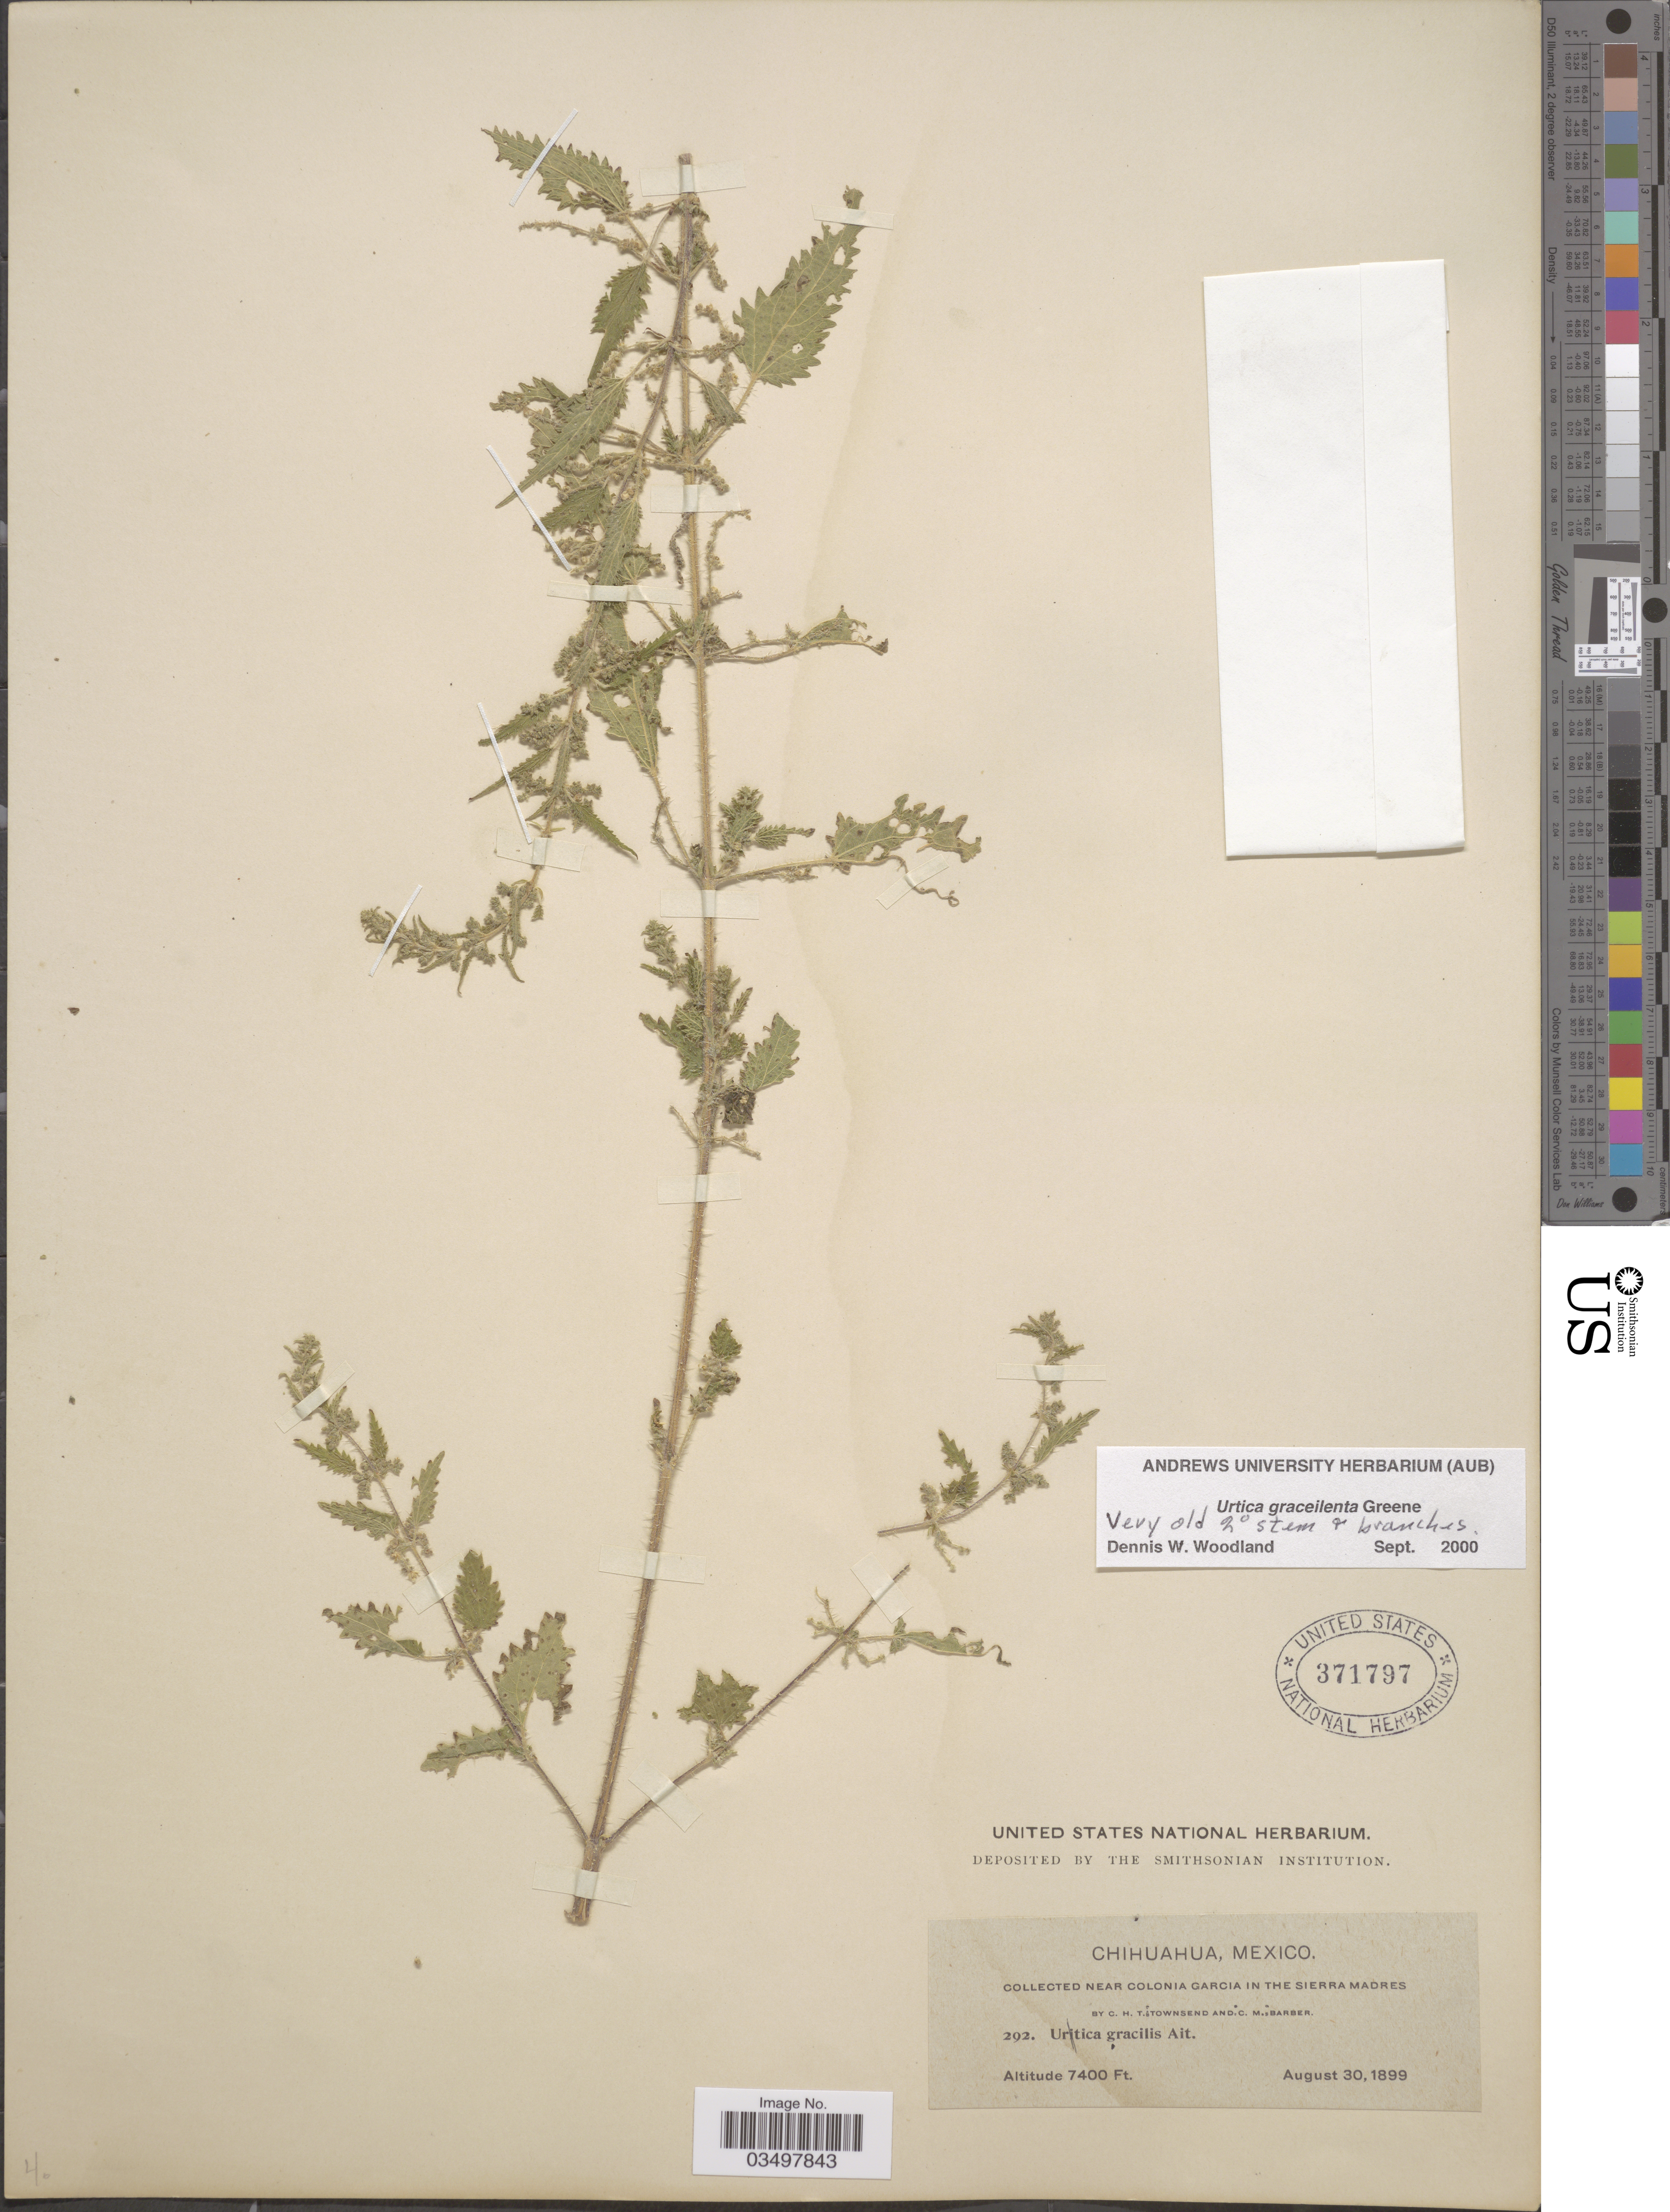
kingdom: Plantae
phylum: Tracheophyta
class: Magnoliopsida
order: Rosales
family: Urticaceae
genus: Urtica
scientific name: Urtica gracilenta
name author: Greene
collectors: C. H. Townsend & C. Barber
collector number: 292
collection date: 1899-08-30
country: Mexico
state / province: Chihuahua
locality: Near Colonia Garcia in the Sierra Madres.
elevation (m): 2256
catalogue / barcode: US 371797